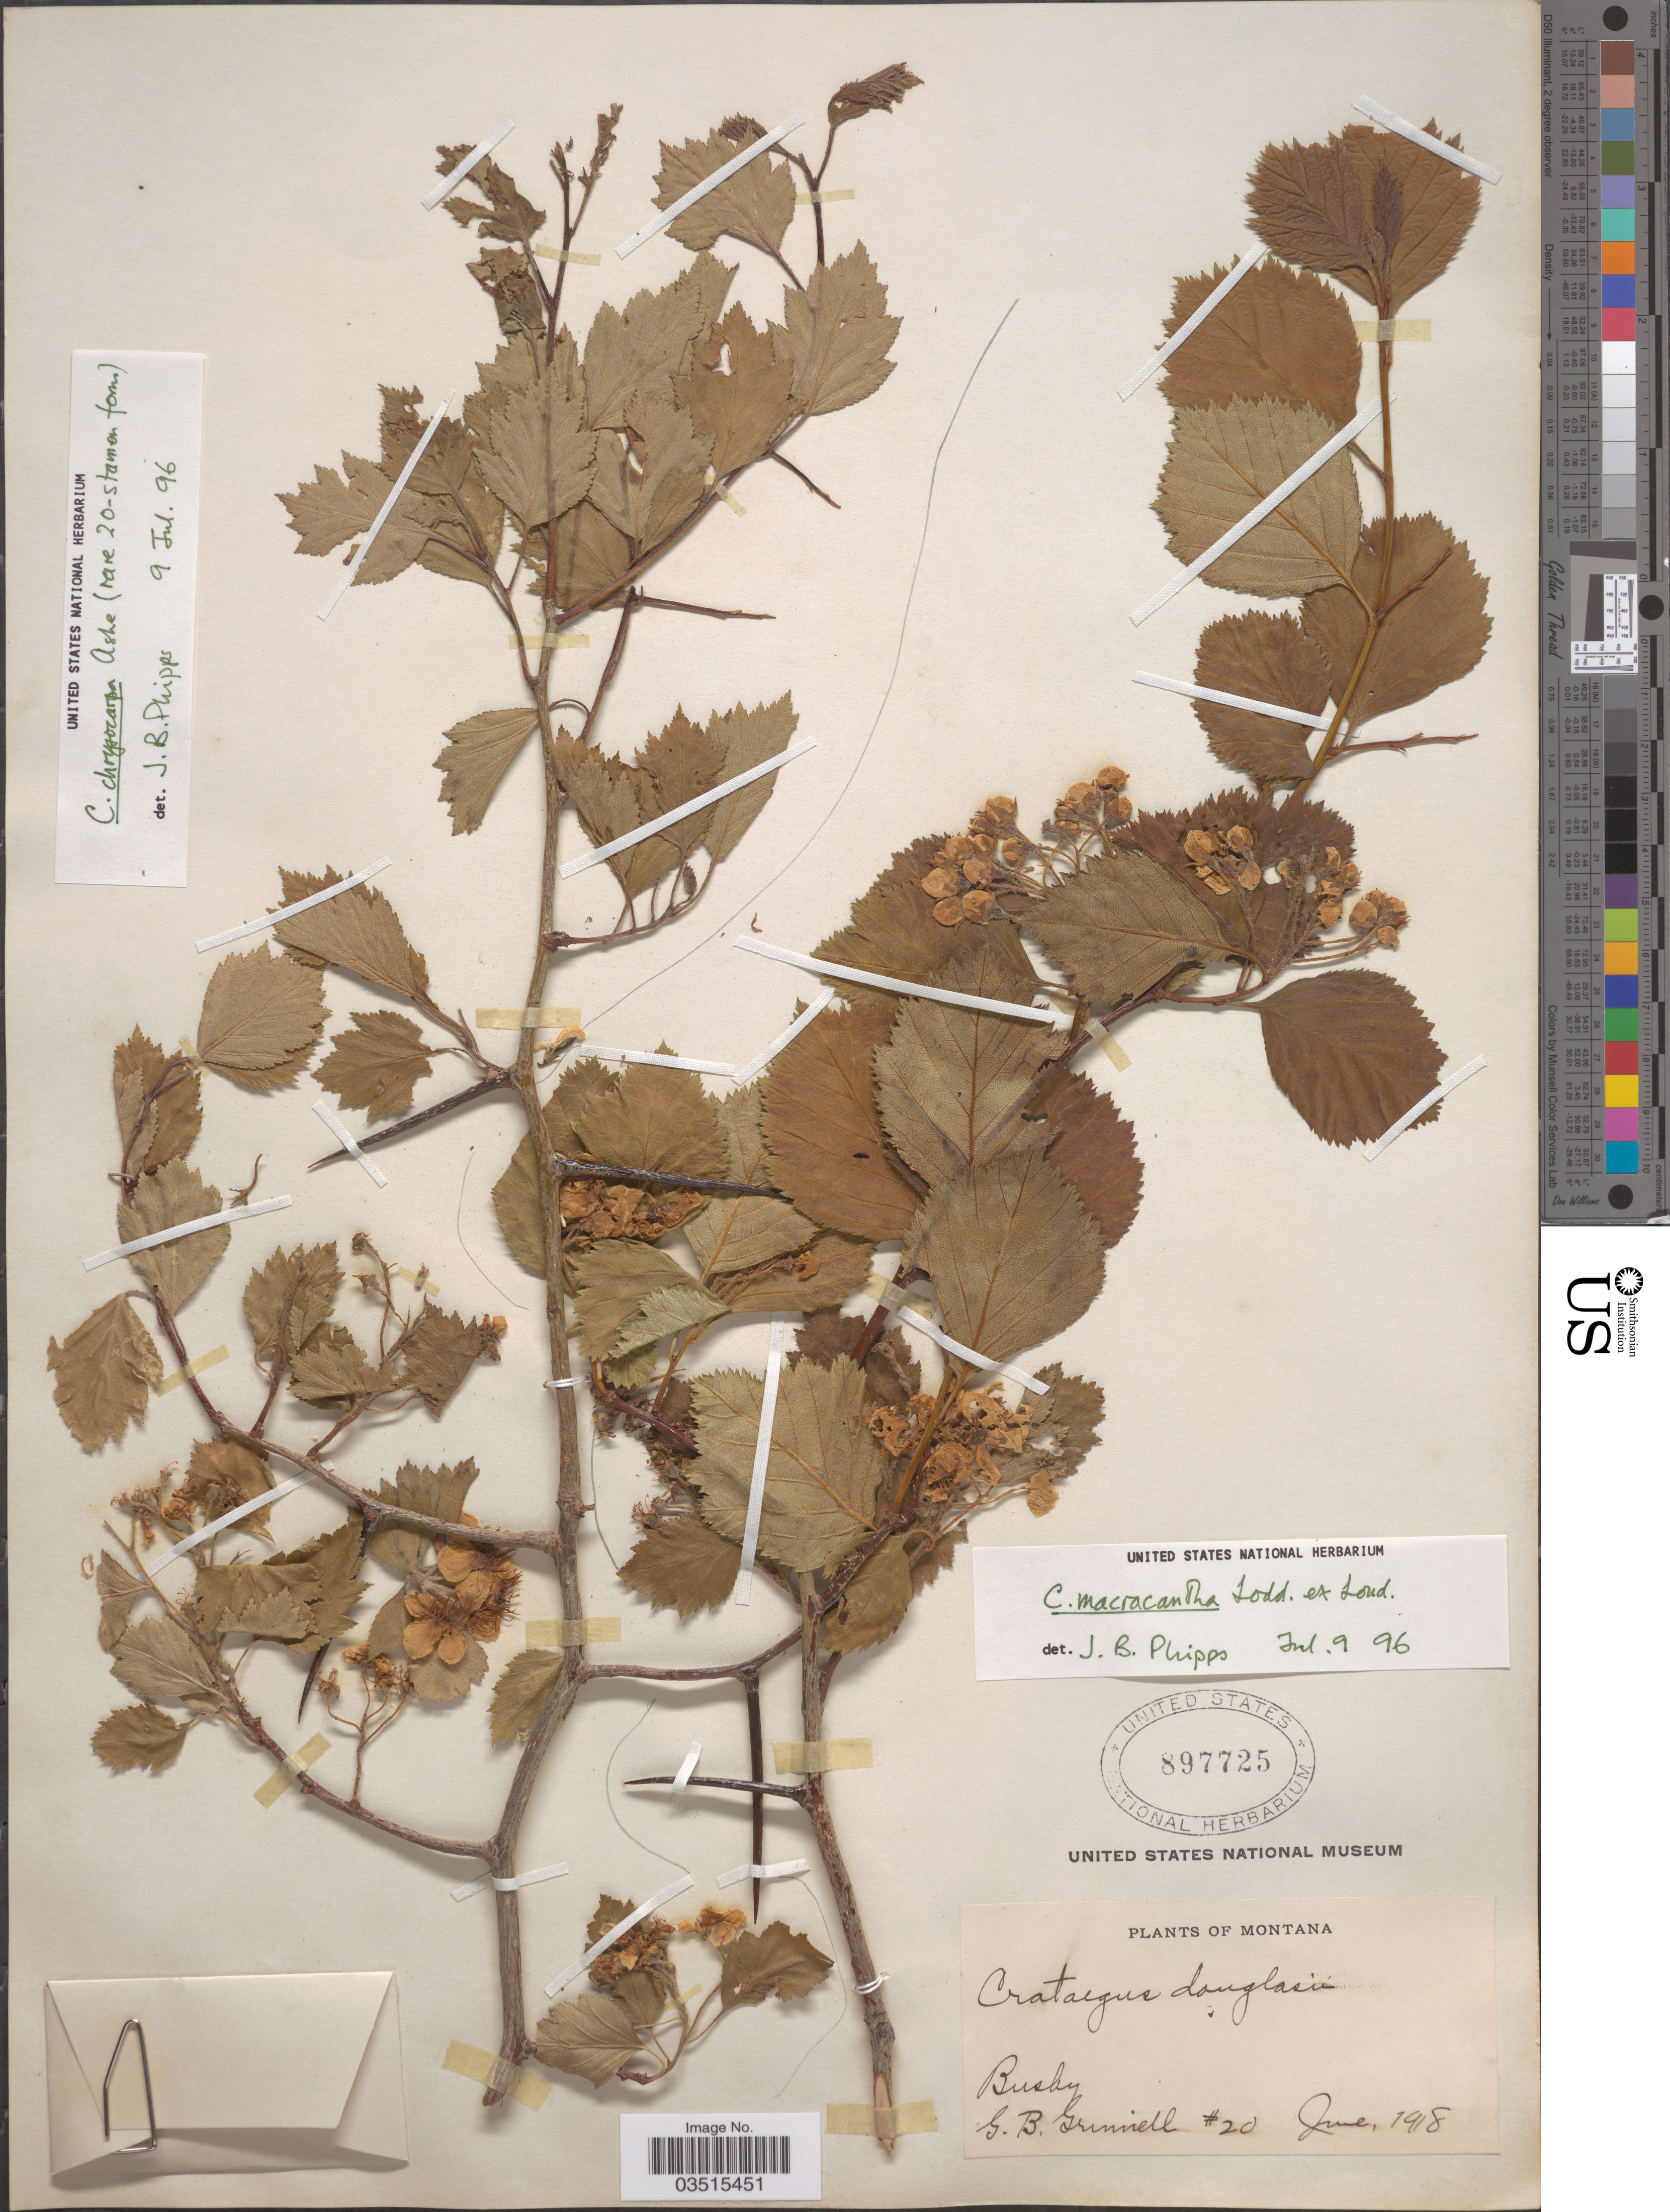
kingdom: Plantae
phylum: Tracheophyta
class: Magnoliopsida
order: Rosales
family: Rosaceae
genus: Crataegus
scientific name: Crataegus macracantha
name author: (Lindl.) Lodd. ex Loudon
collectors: G. Grinnell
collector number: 20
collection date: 1918-06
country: United States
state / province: Montana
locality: Busby.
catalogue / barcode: US 897725